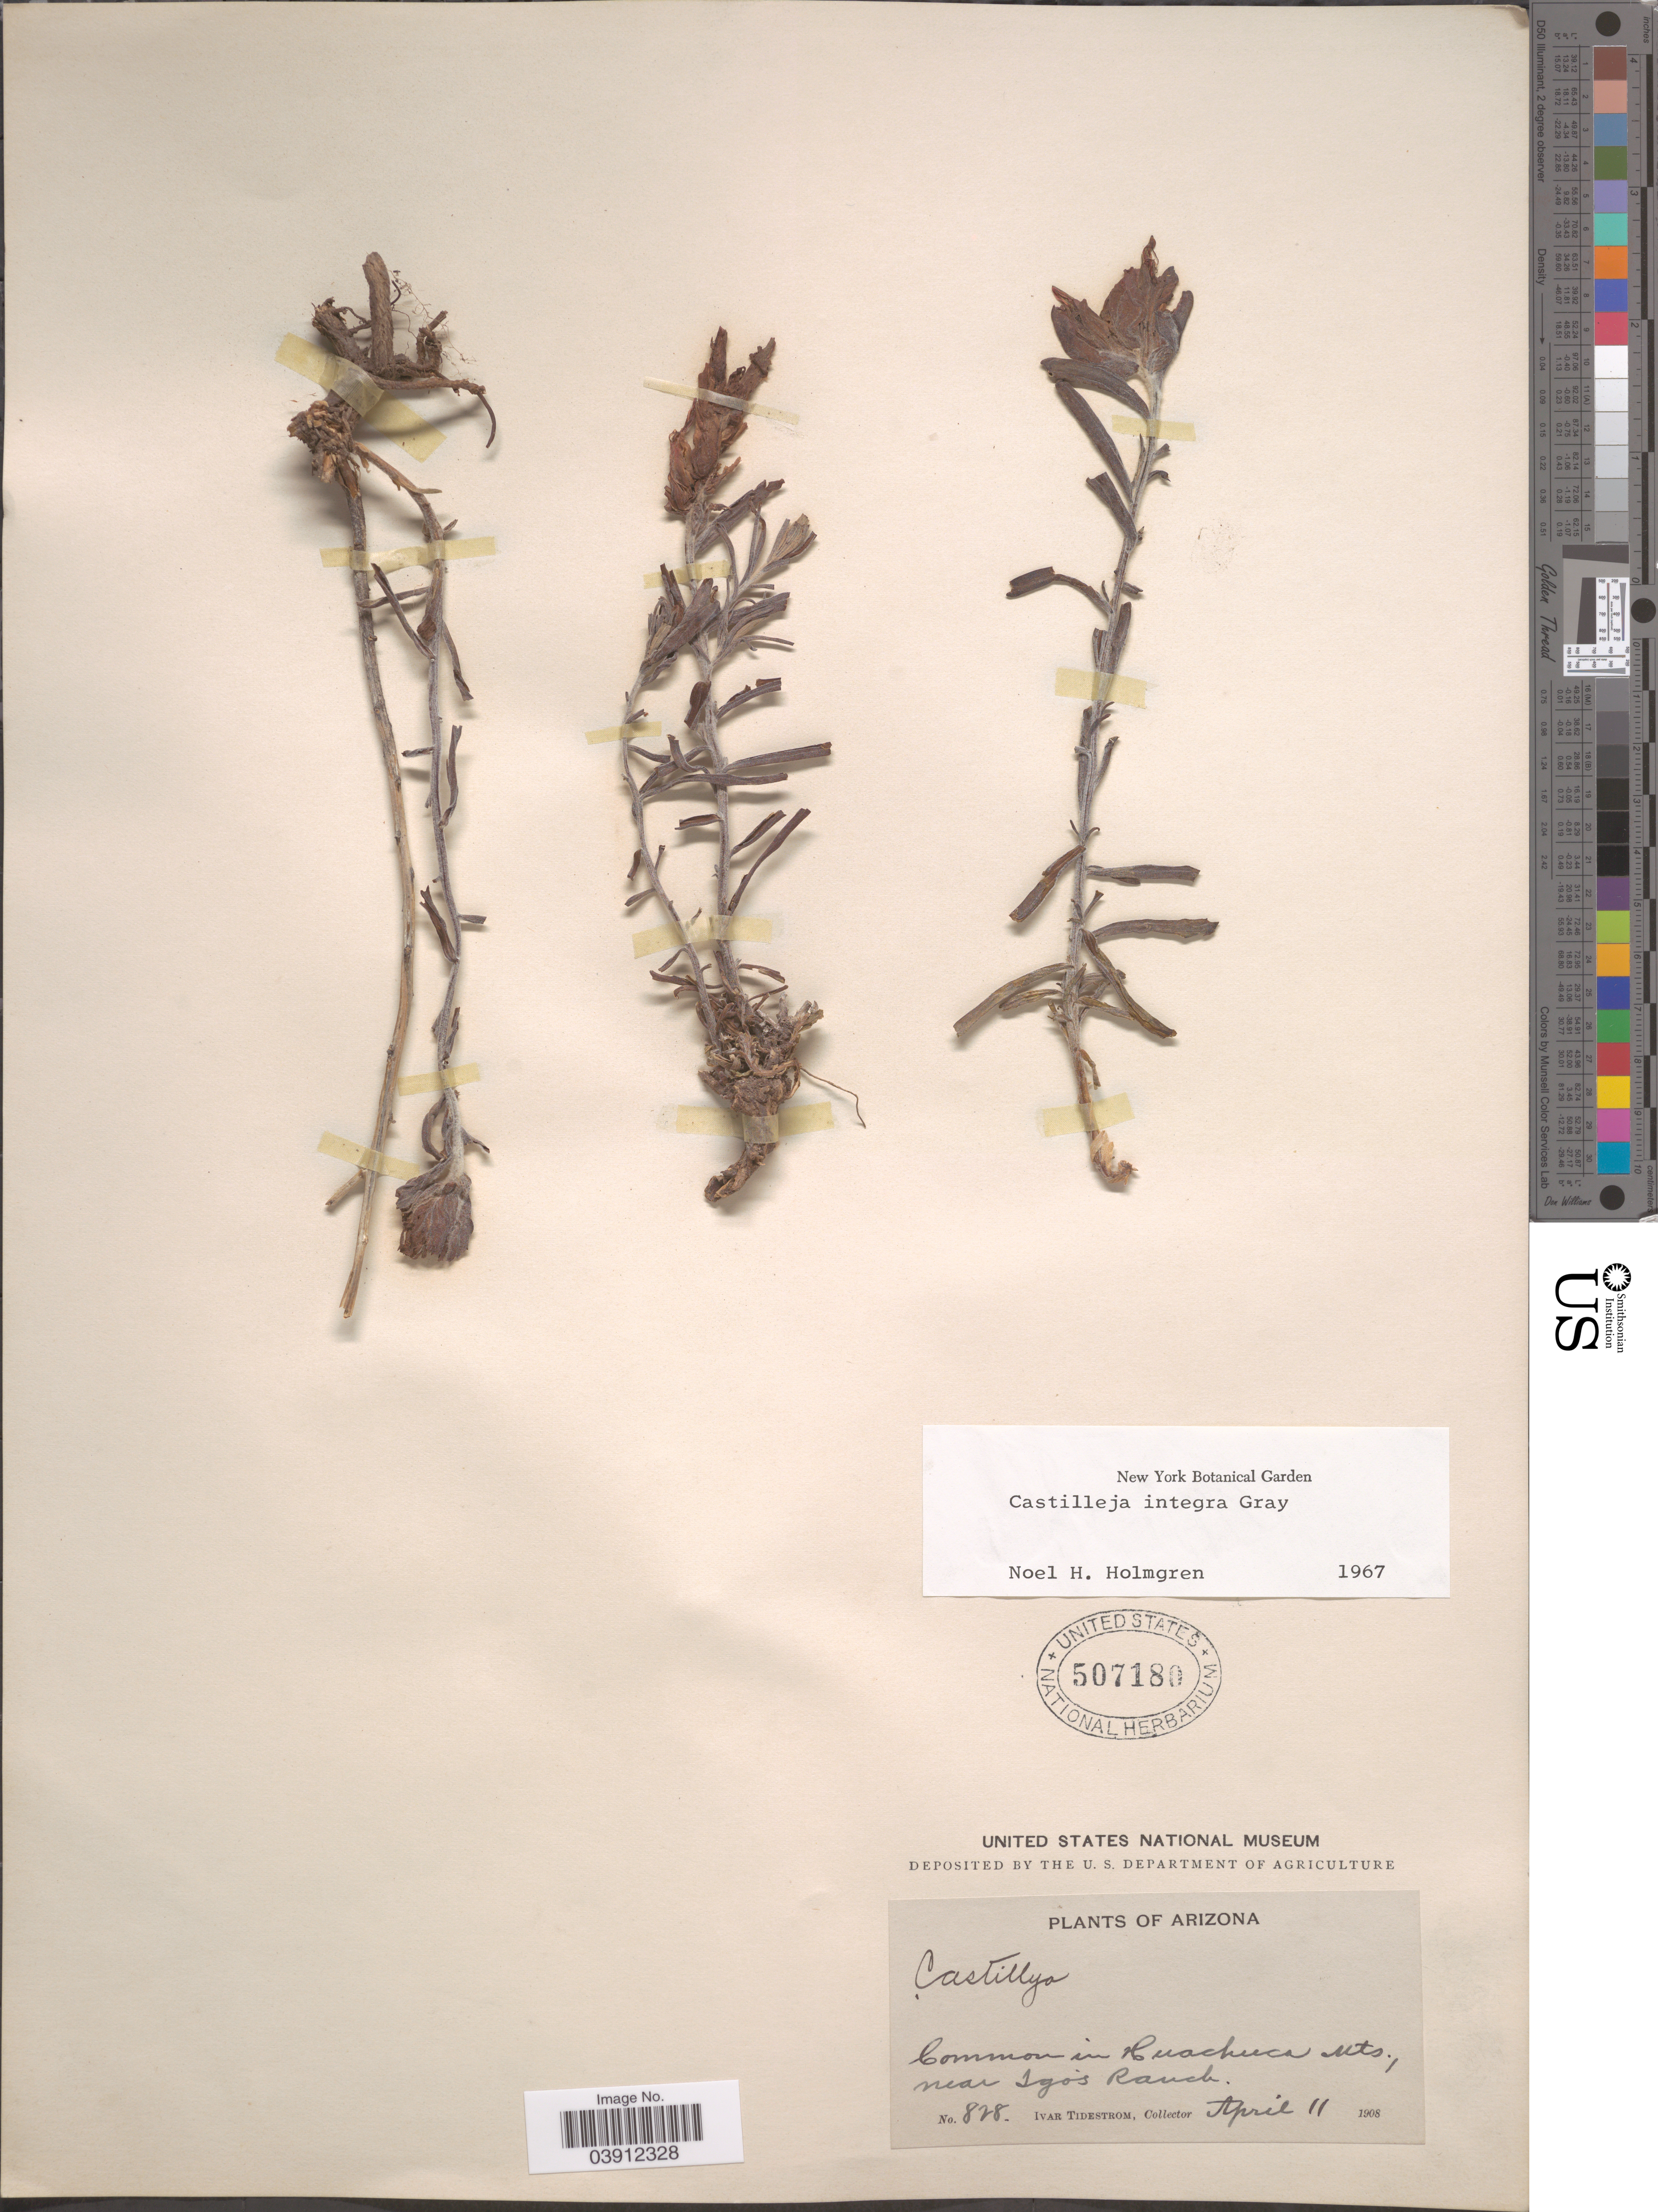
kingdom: Plantae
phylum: Tracheophyta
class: Magnoliopsida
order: Lamiales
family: Orobanchaceae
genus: Castilleja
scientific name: Castilleja integra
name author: A. Gray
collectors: I. F. Tidestrom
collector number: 828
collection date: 1908-04-11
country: United States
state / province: Arizona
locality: In Huachuca Mts., near Igo's Ranch.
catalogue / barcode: US 507180